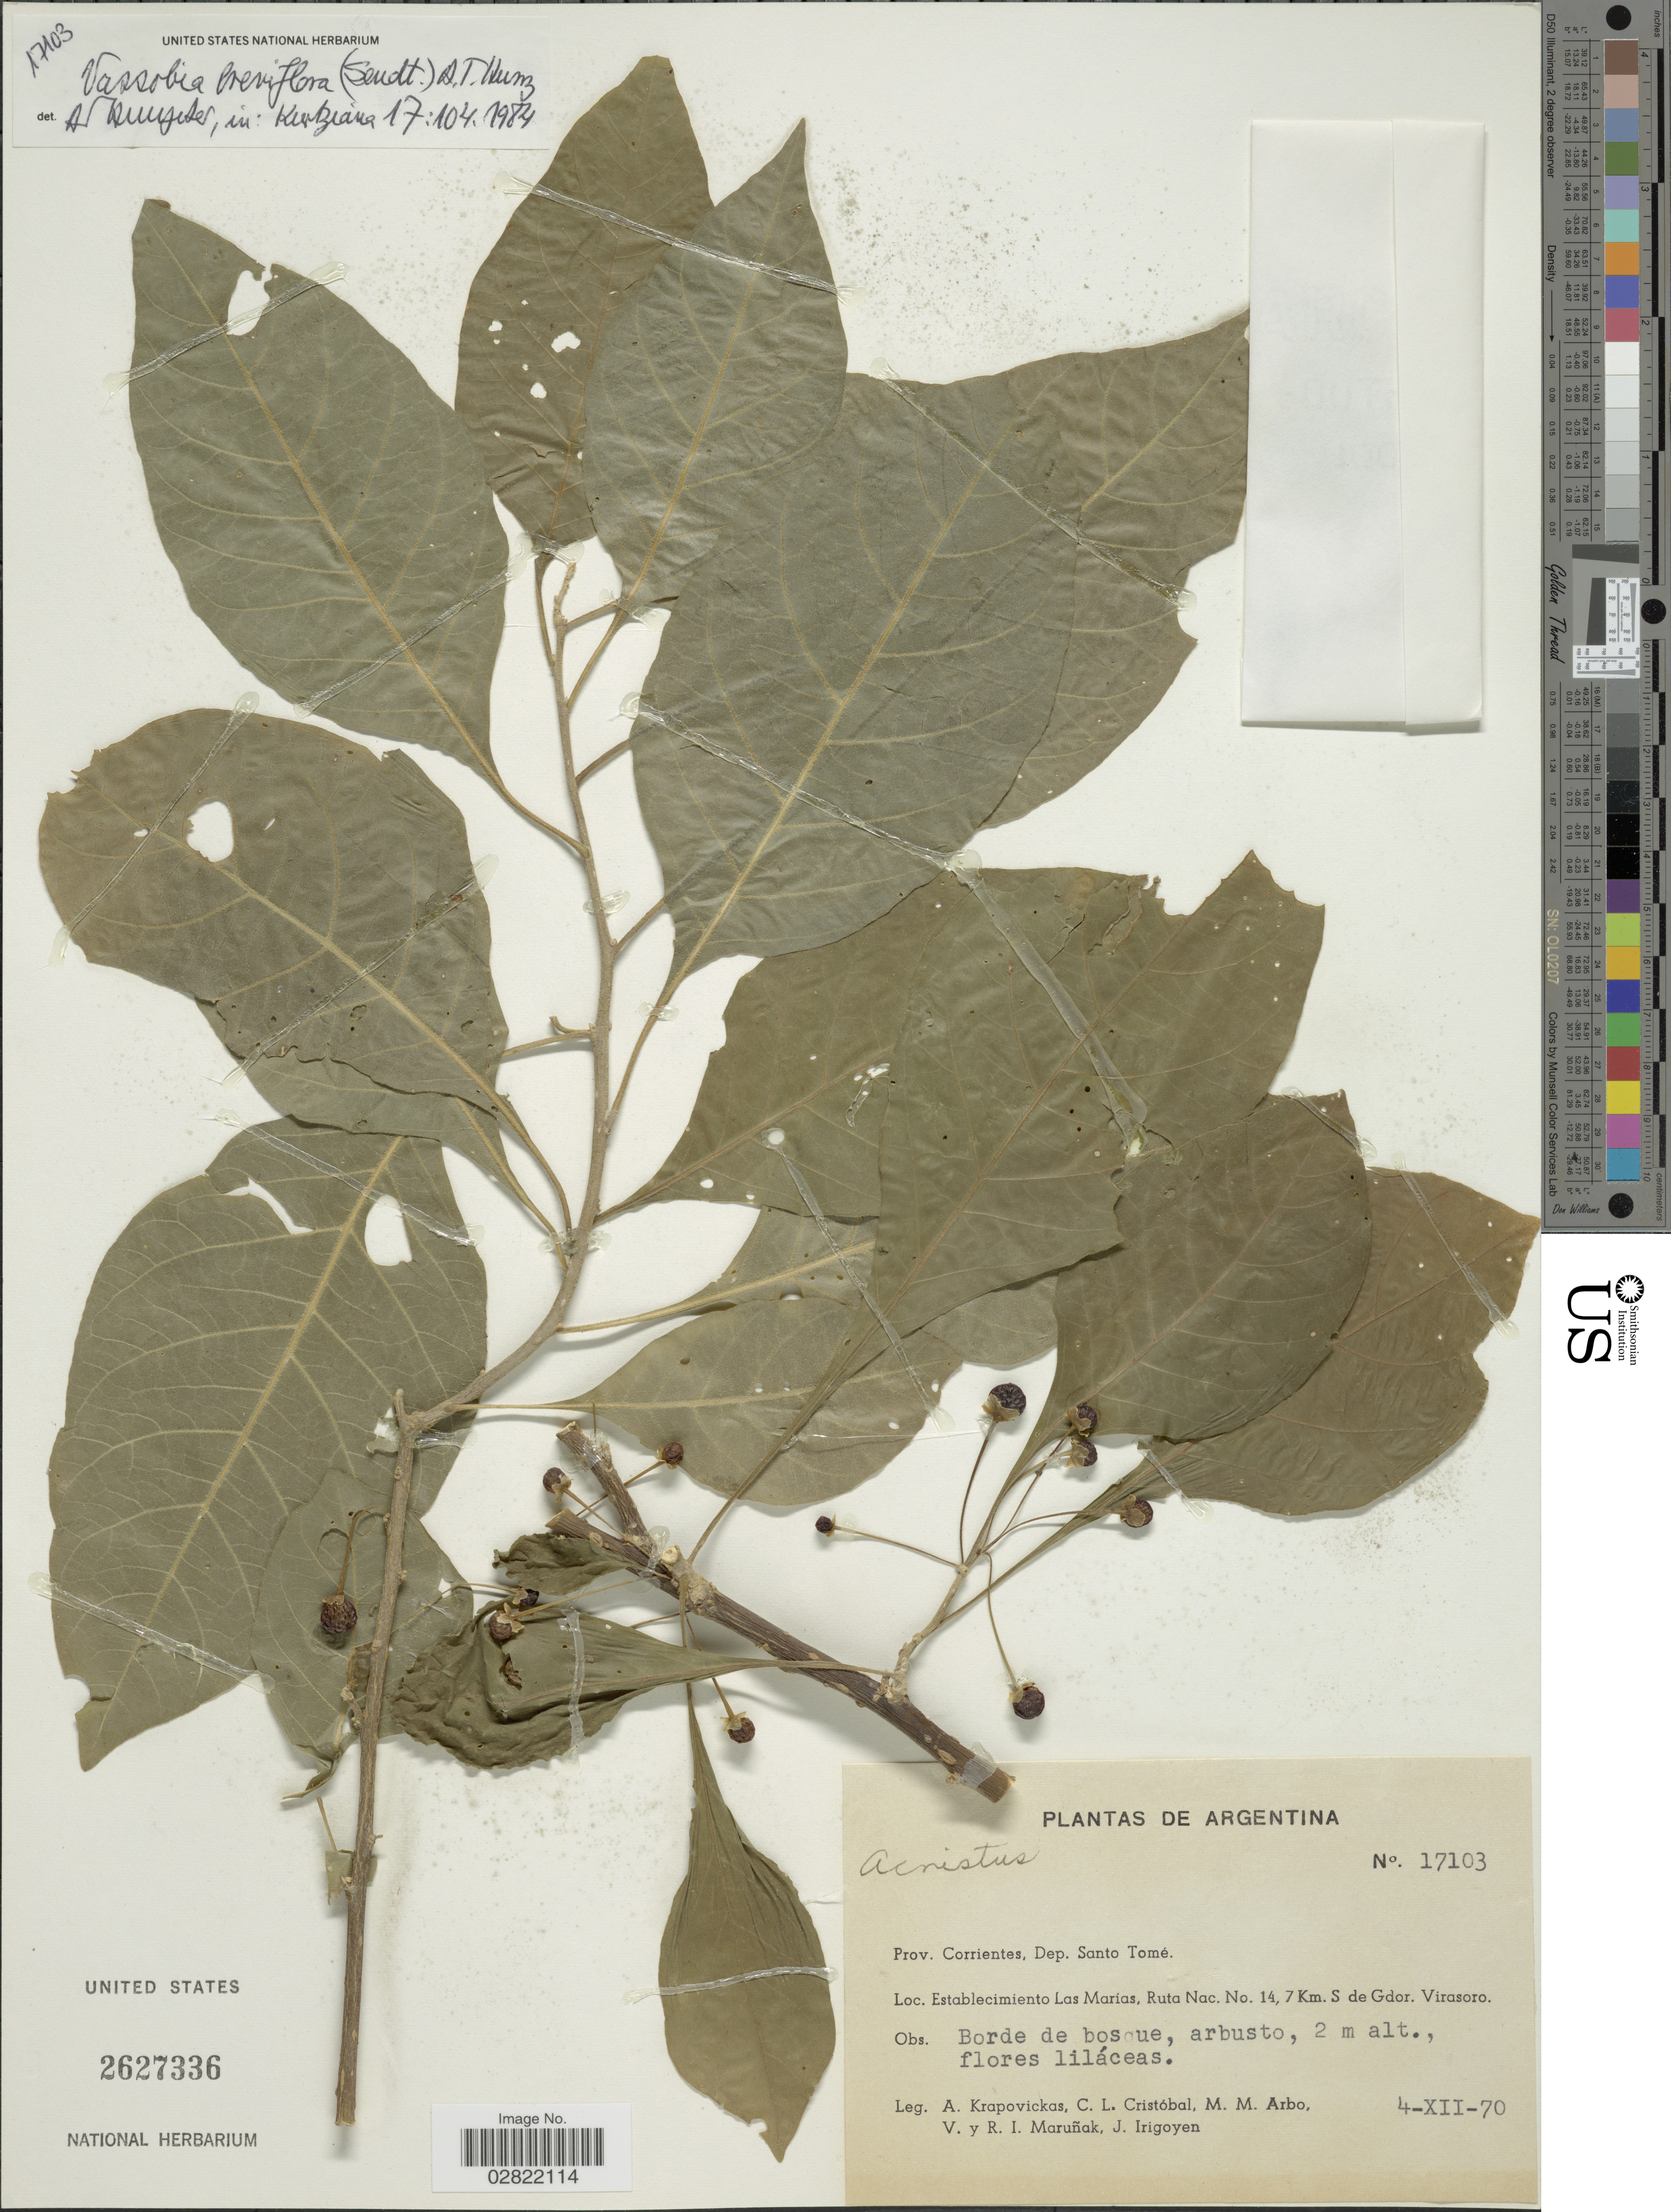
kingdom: Plantae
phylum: Tracheophyta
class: Magnoliopsida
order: Solanales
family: Solanaceae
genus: Vassobia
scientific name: Vassobia breviflora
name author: (Sendt.) Hunz.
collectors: A. Krapovickas, C. L. Cristóbal, M. M. Arbo, V. Maruñak & et al.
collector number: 17103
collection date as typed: Transcribed d/m/y: 4/12/70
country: Argentina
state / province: Corrientes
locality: Prov. Corrientes, Dep. Santo Tomé, Establecimiento Las Marías, Ruta Nac. No. 14,7 Km. S de Gdor. Virasoro.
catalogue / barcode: US 2627336